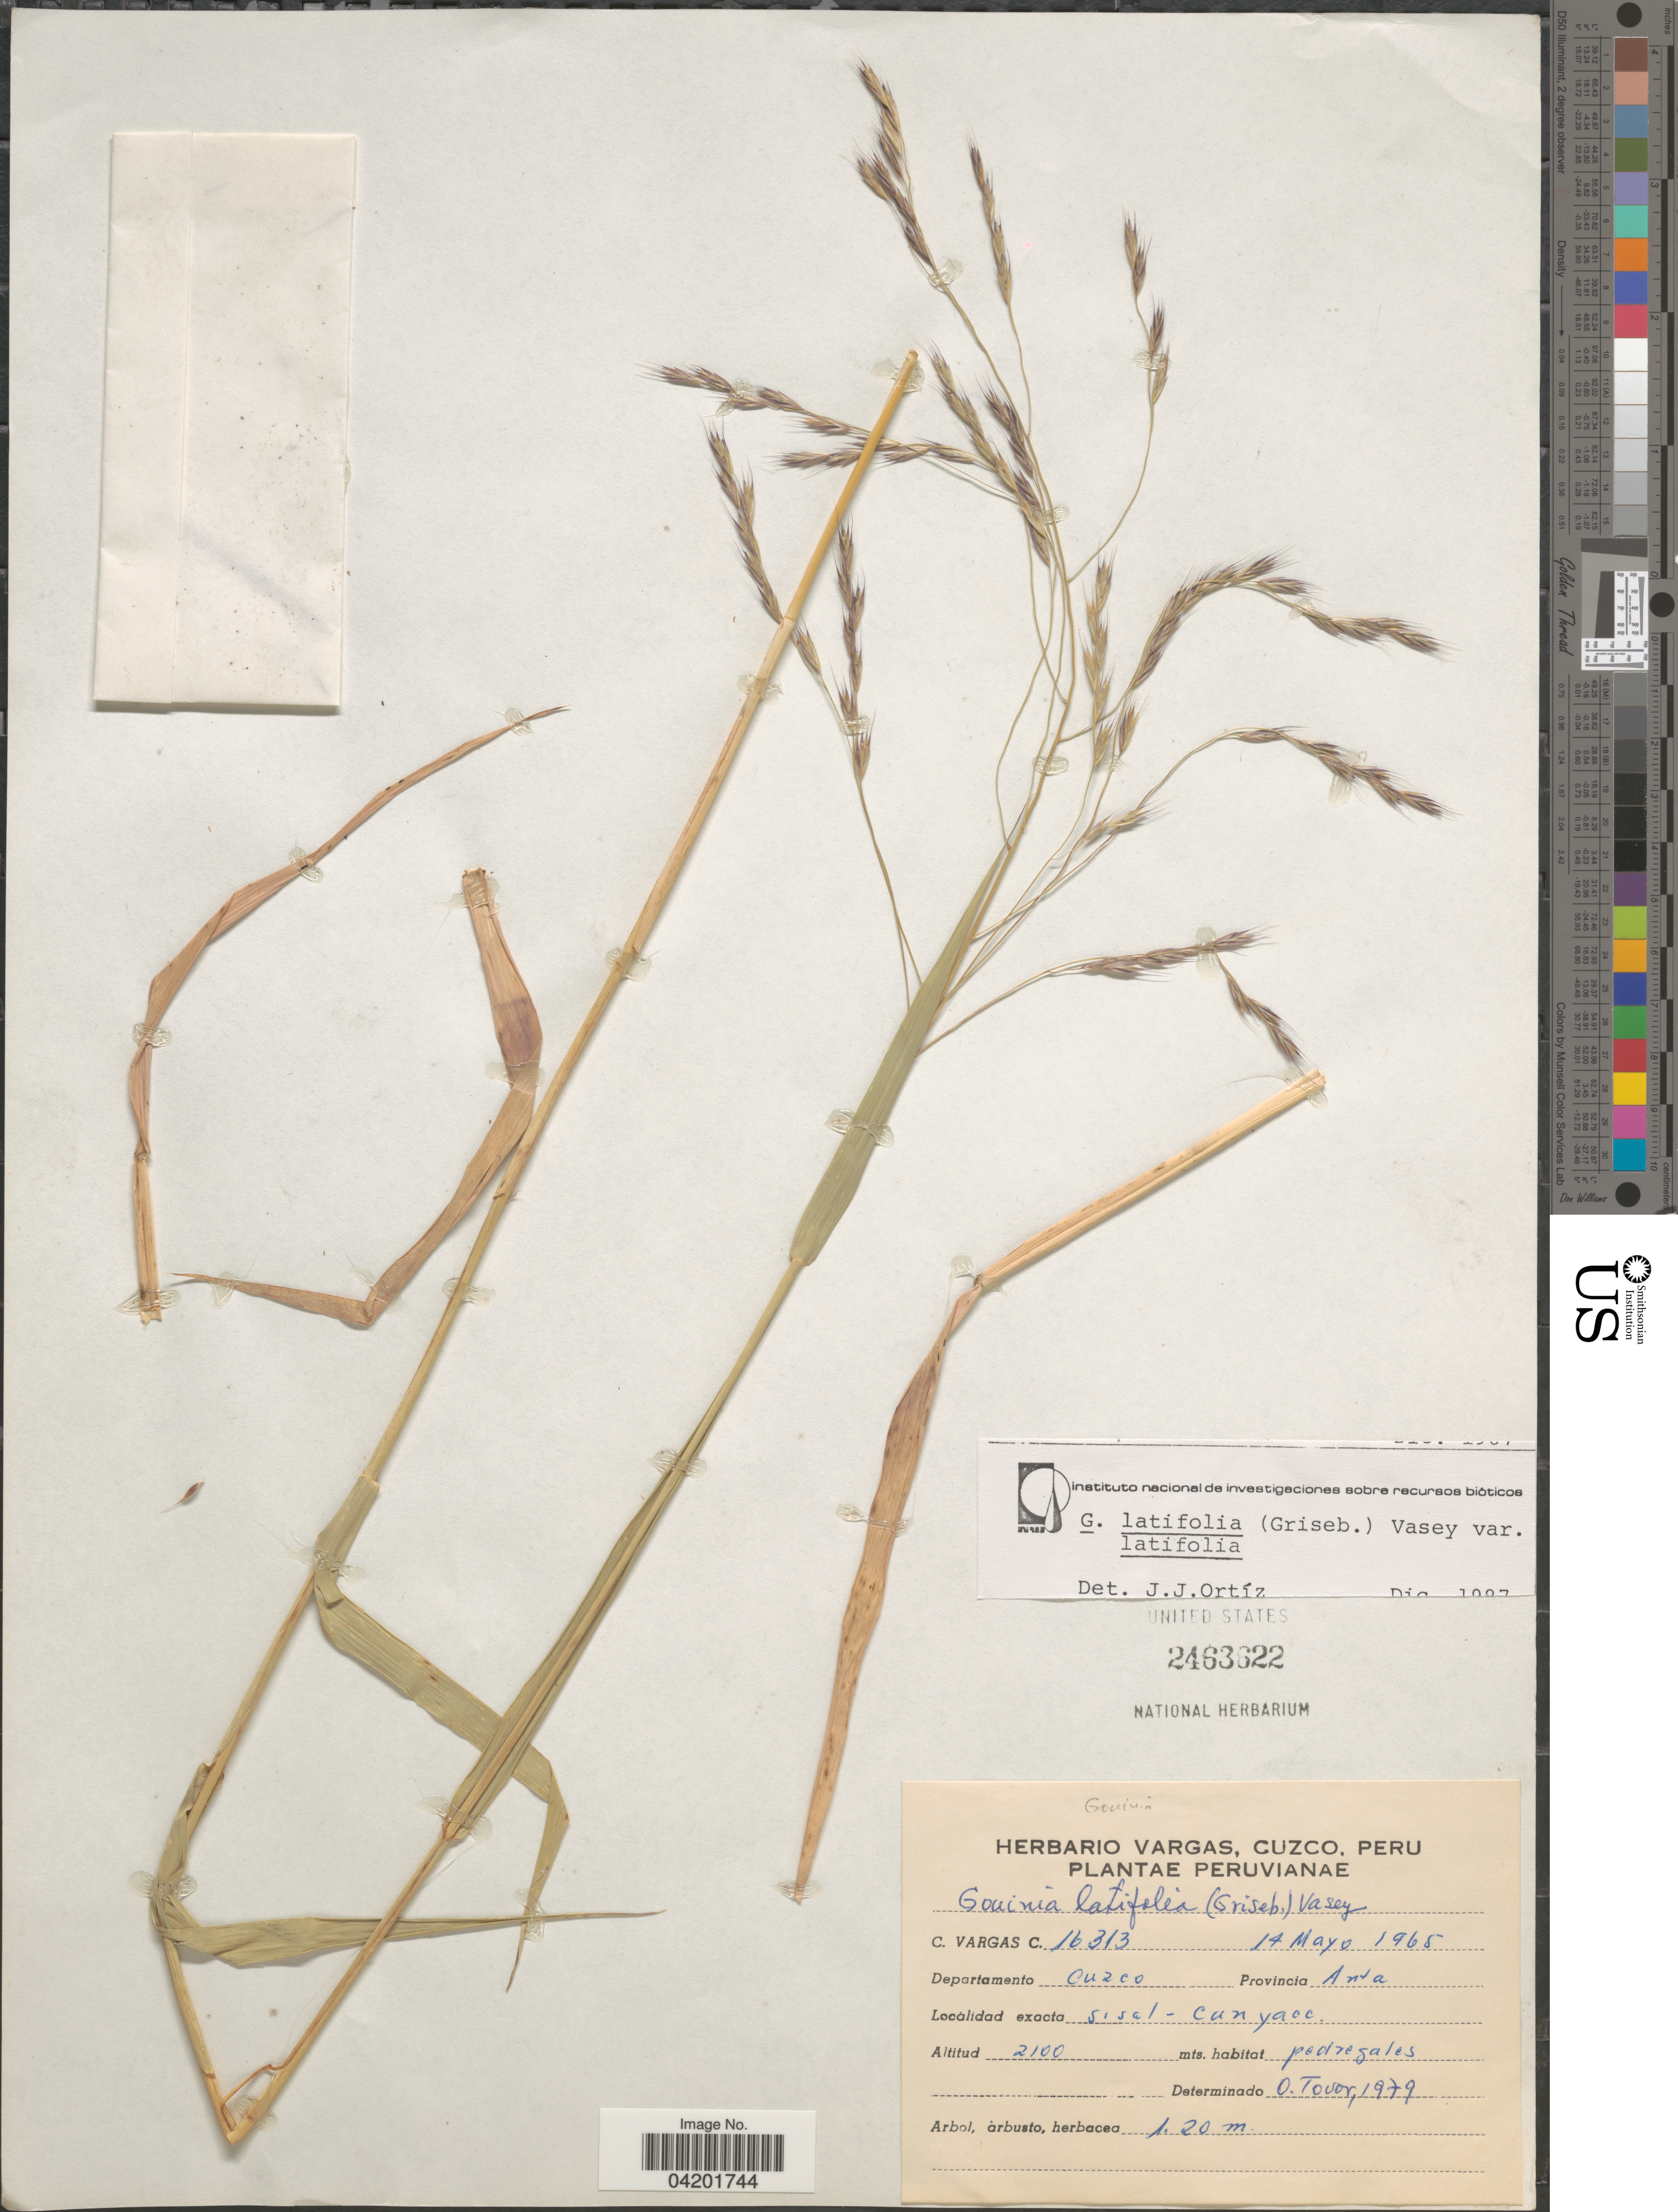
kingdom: Plantae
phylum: Tracheophyta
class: Liliopsida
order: Poales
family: Poaceae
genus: Gouinia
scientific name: Gouinia latifolia var. latifolia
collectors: C. Vargas Calderón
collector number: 16313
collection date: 1965-05-14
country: Peru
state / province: Cusco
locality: Departamento Cuzco. Provincia Anta. Sisal - Cunyacc.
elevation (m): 2100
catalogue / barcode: US 2463622